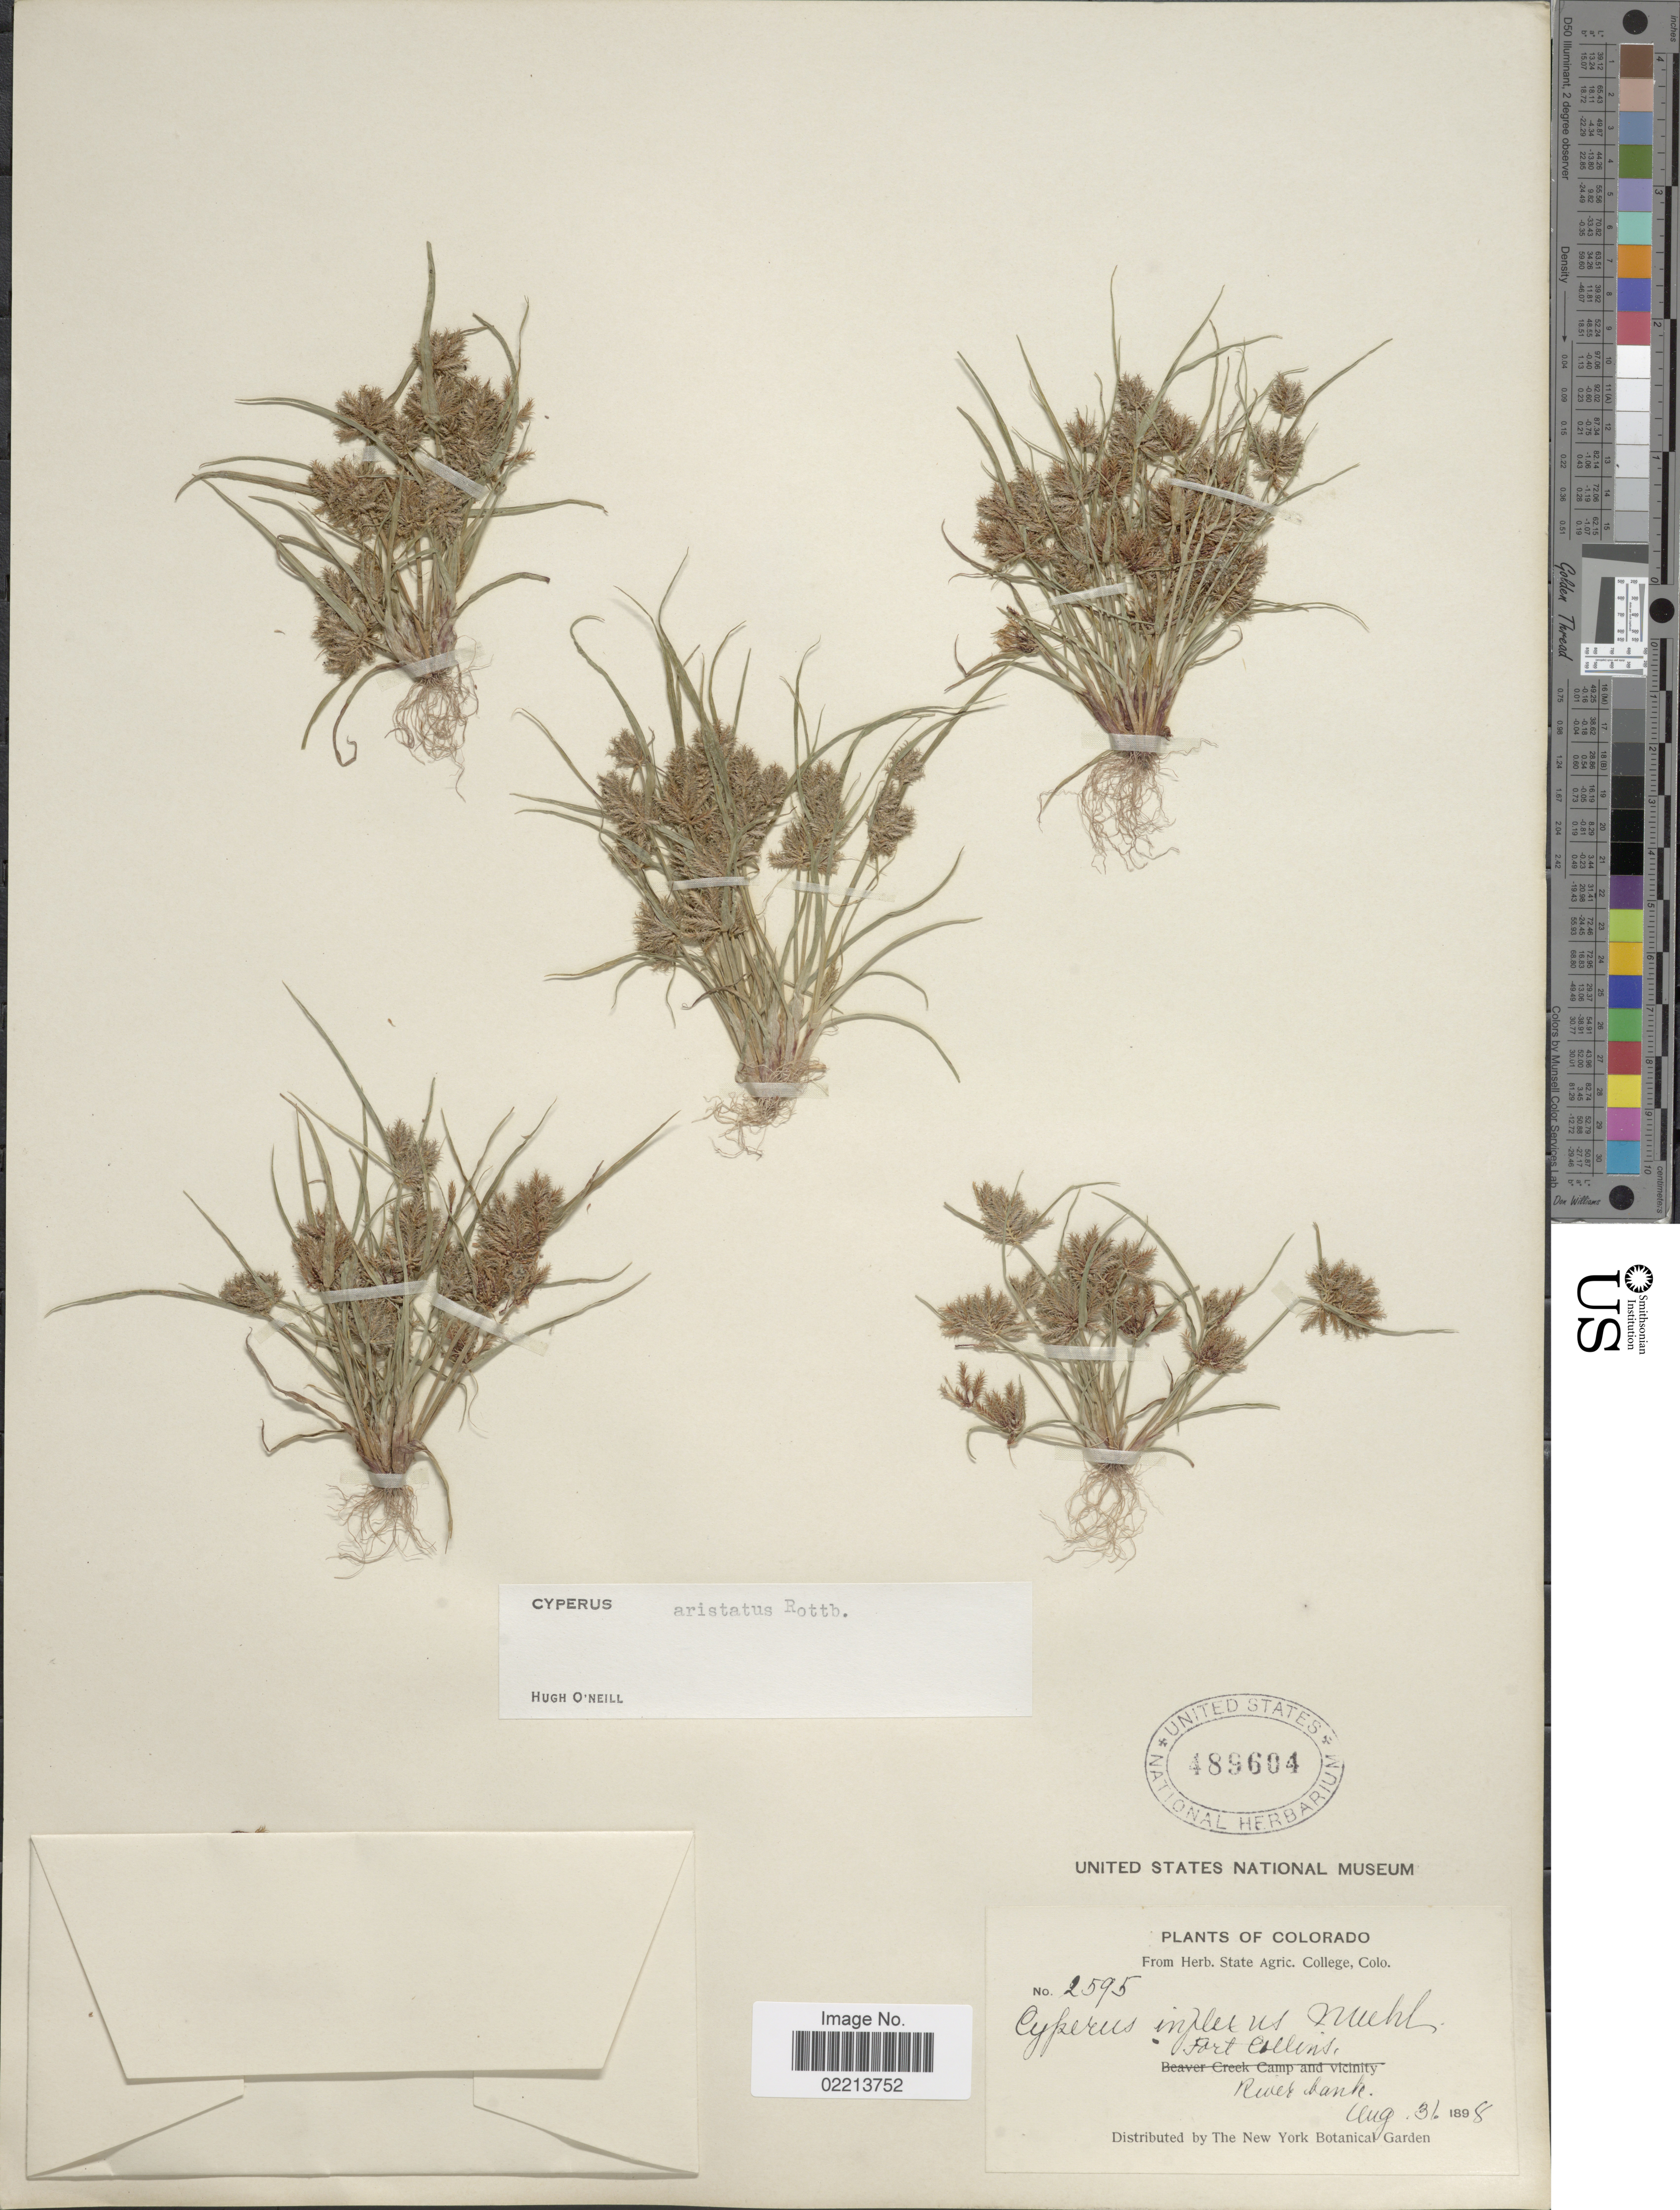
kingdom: Plantae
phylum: Tracheophyta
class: Liliopsida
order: Poales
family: Cyperaceae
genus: Cyperus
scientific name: Cyperus squarrosus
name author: L.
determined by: Strong, Mark T., (BOT), Smithsonian Institution - National Museum of Natural History (UNITED STATES)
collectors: ex herb. State Agric. College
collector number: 2595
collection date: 1898-08-31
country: United States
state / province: Colorado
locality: Fort Collins, River bank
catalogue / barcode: US 489604